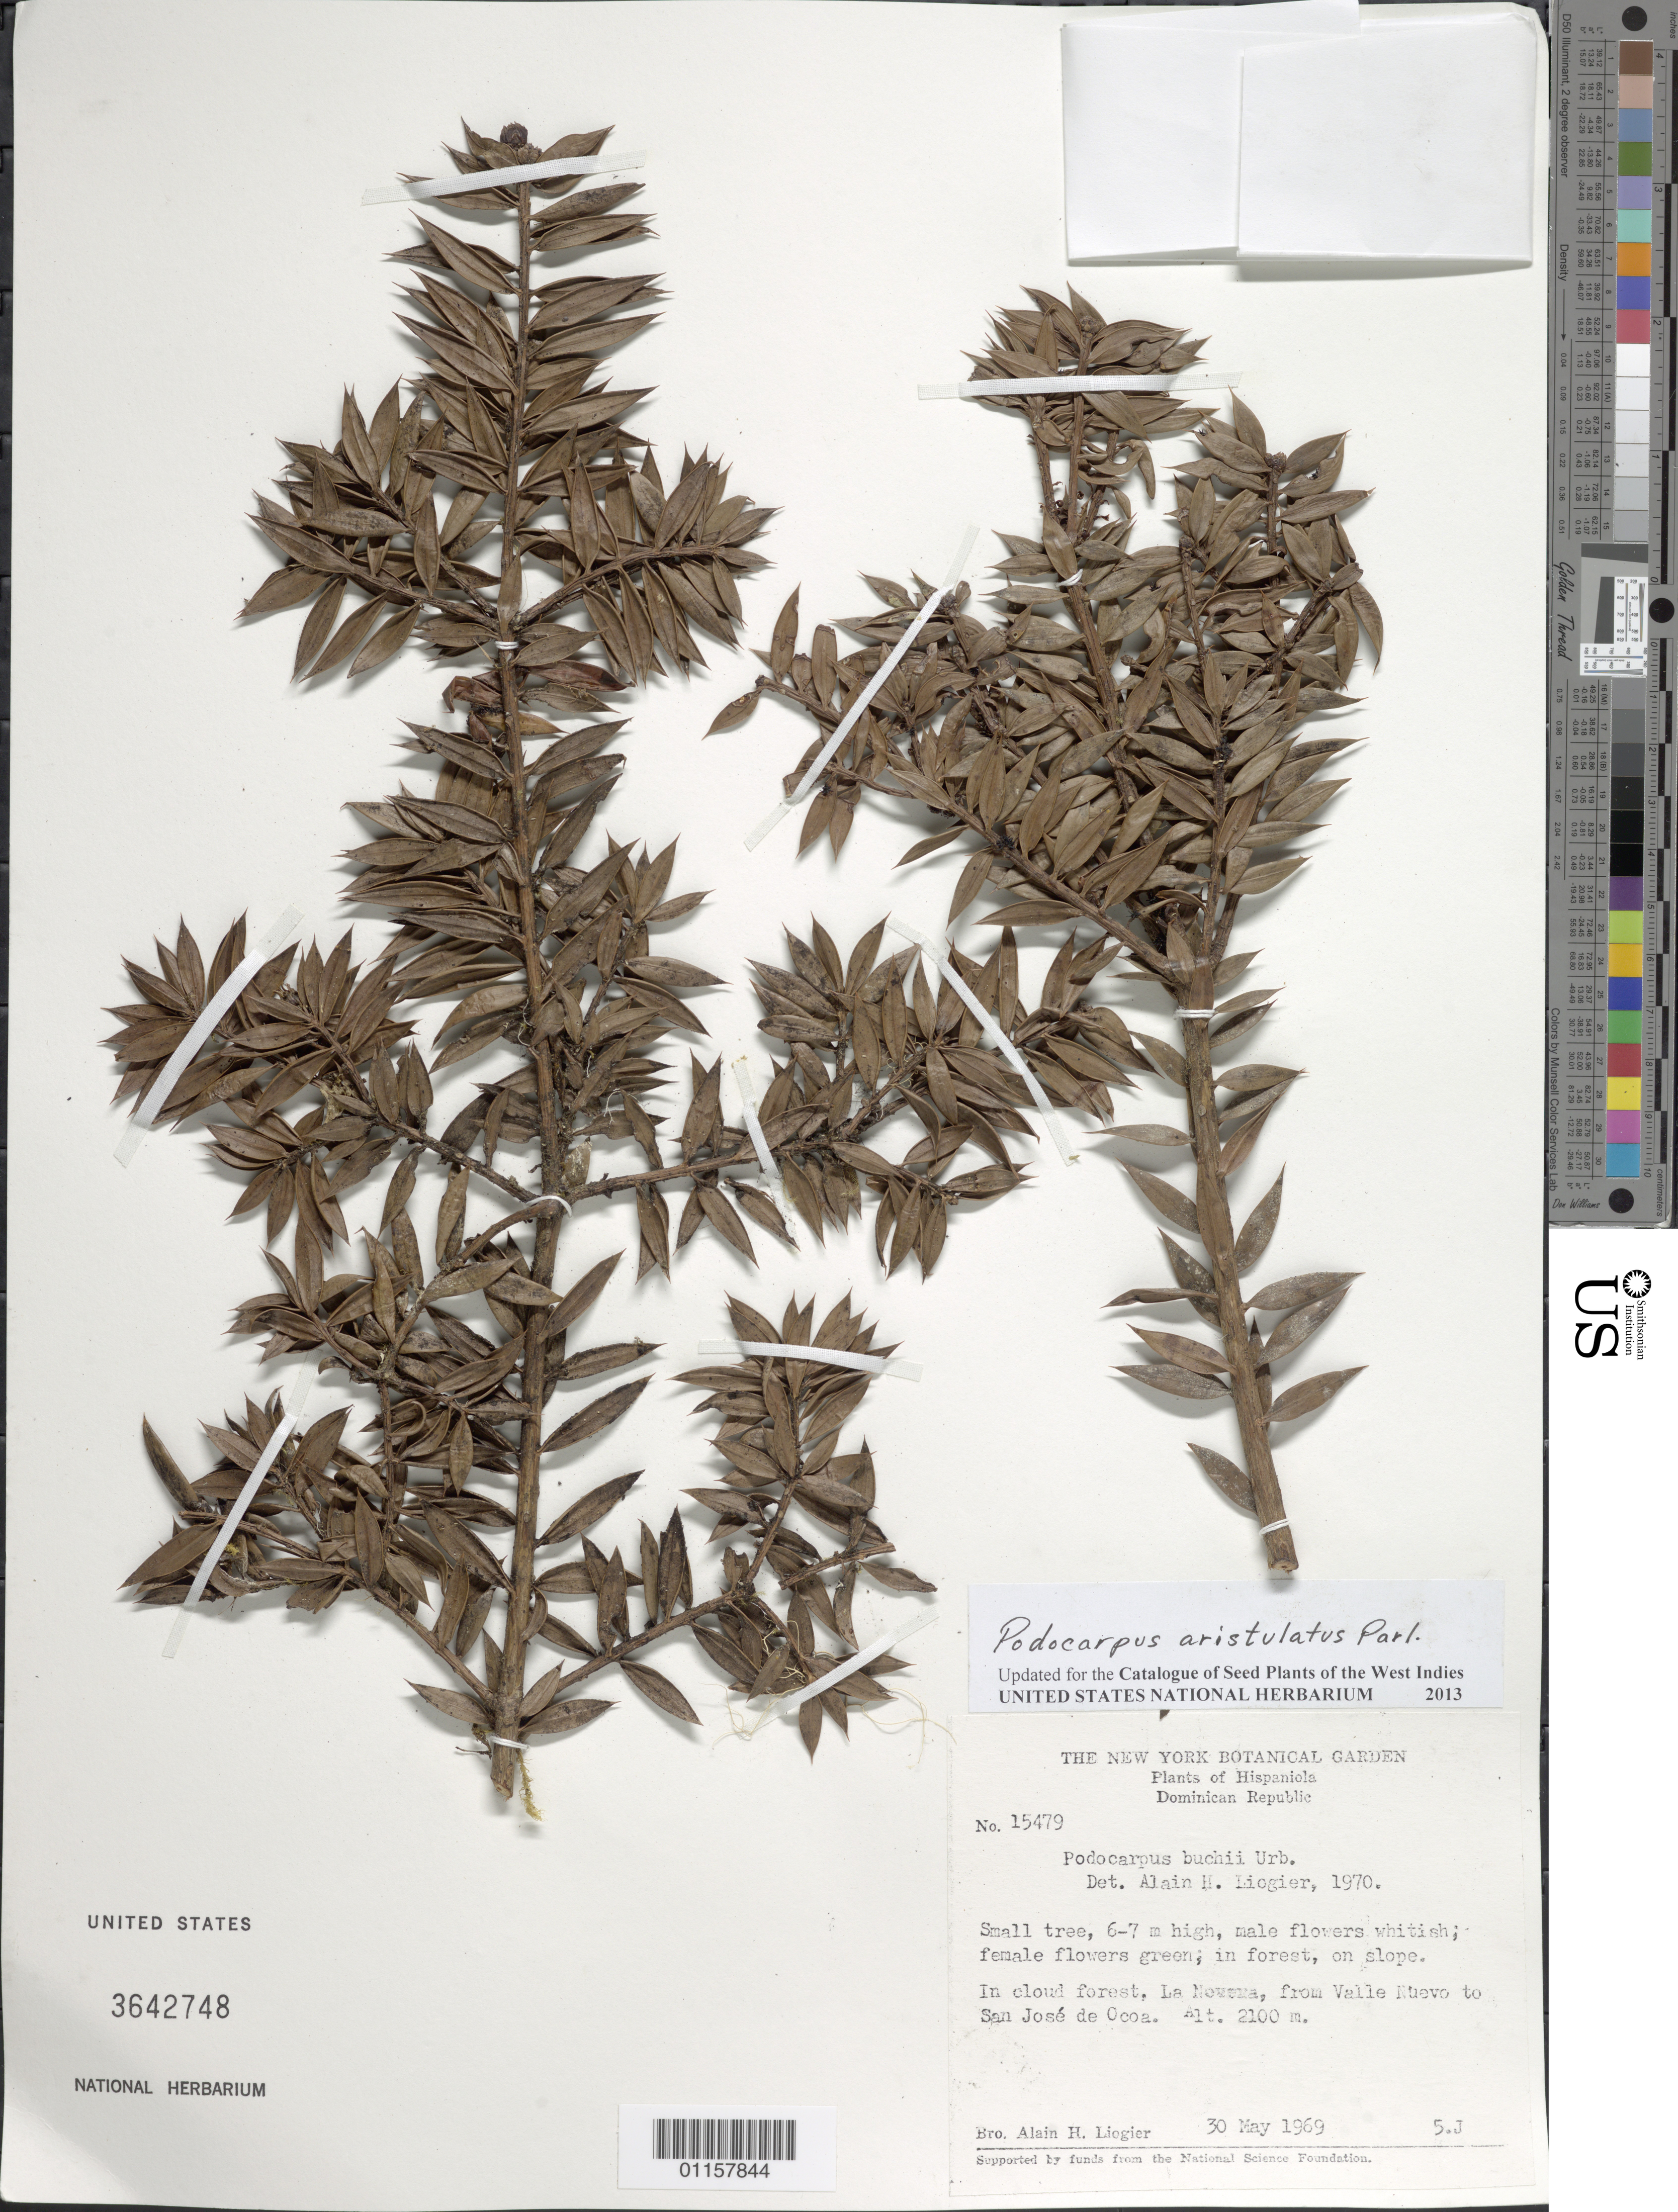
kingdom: Plantae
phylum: Tracheophyta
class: Pinopsida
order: Pinales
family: Podocarpaceae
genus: Podocarpus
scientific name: Podocarpus aristulatus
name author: Parl.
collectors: A. H. Liogier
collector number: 15479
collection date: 1969-05-30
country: Dominican Republic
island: Hispaniola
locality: La Novena, from Valle Nuevo to San José de Ocoa.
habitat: In cloud forest; in forest, on slope.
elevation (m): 2100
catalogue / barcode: US 3642748